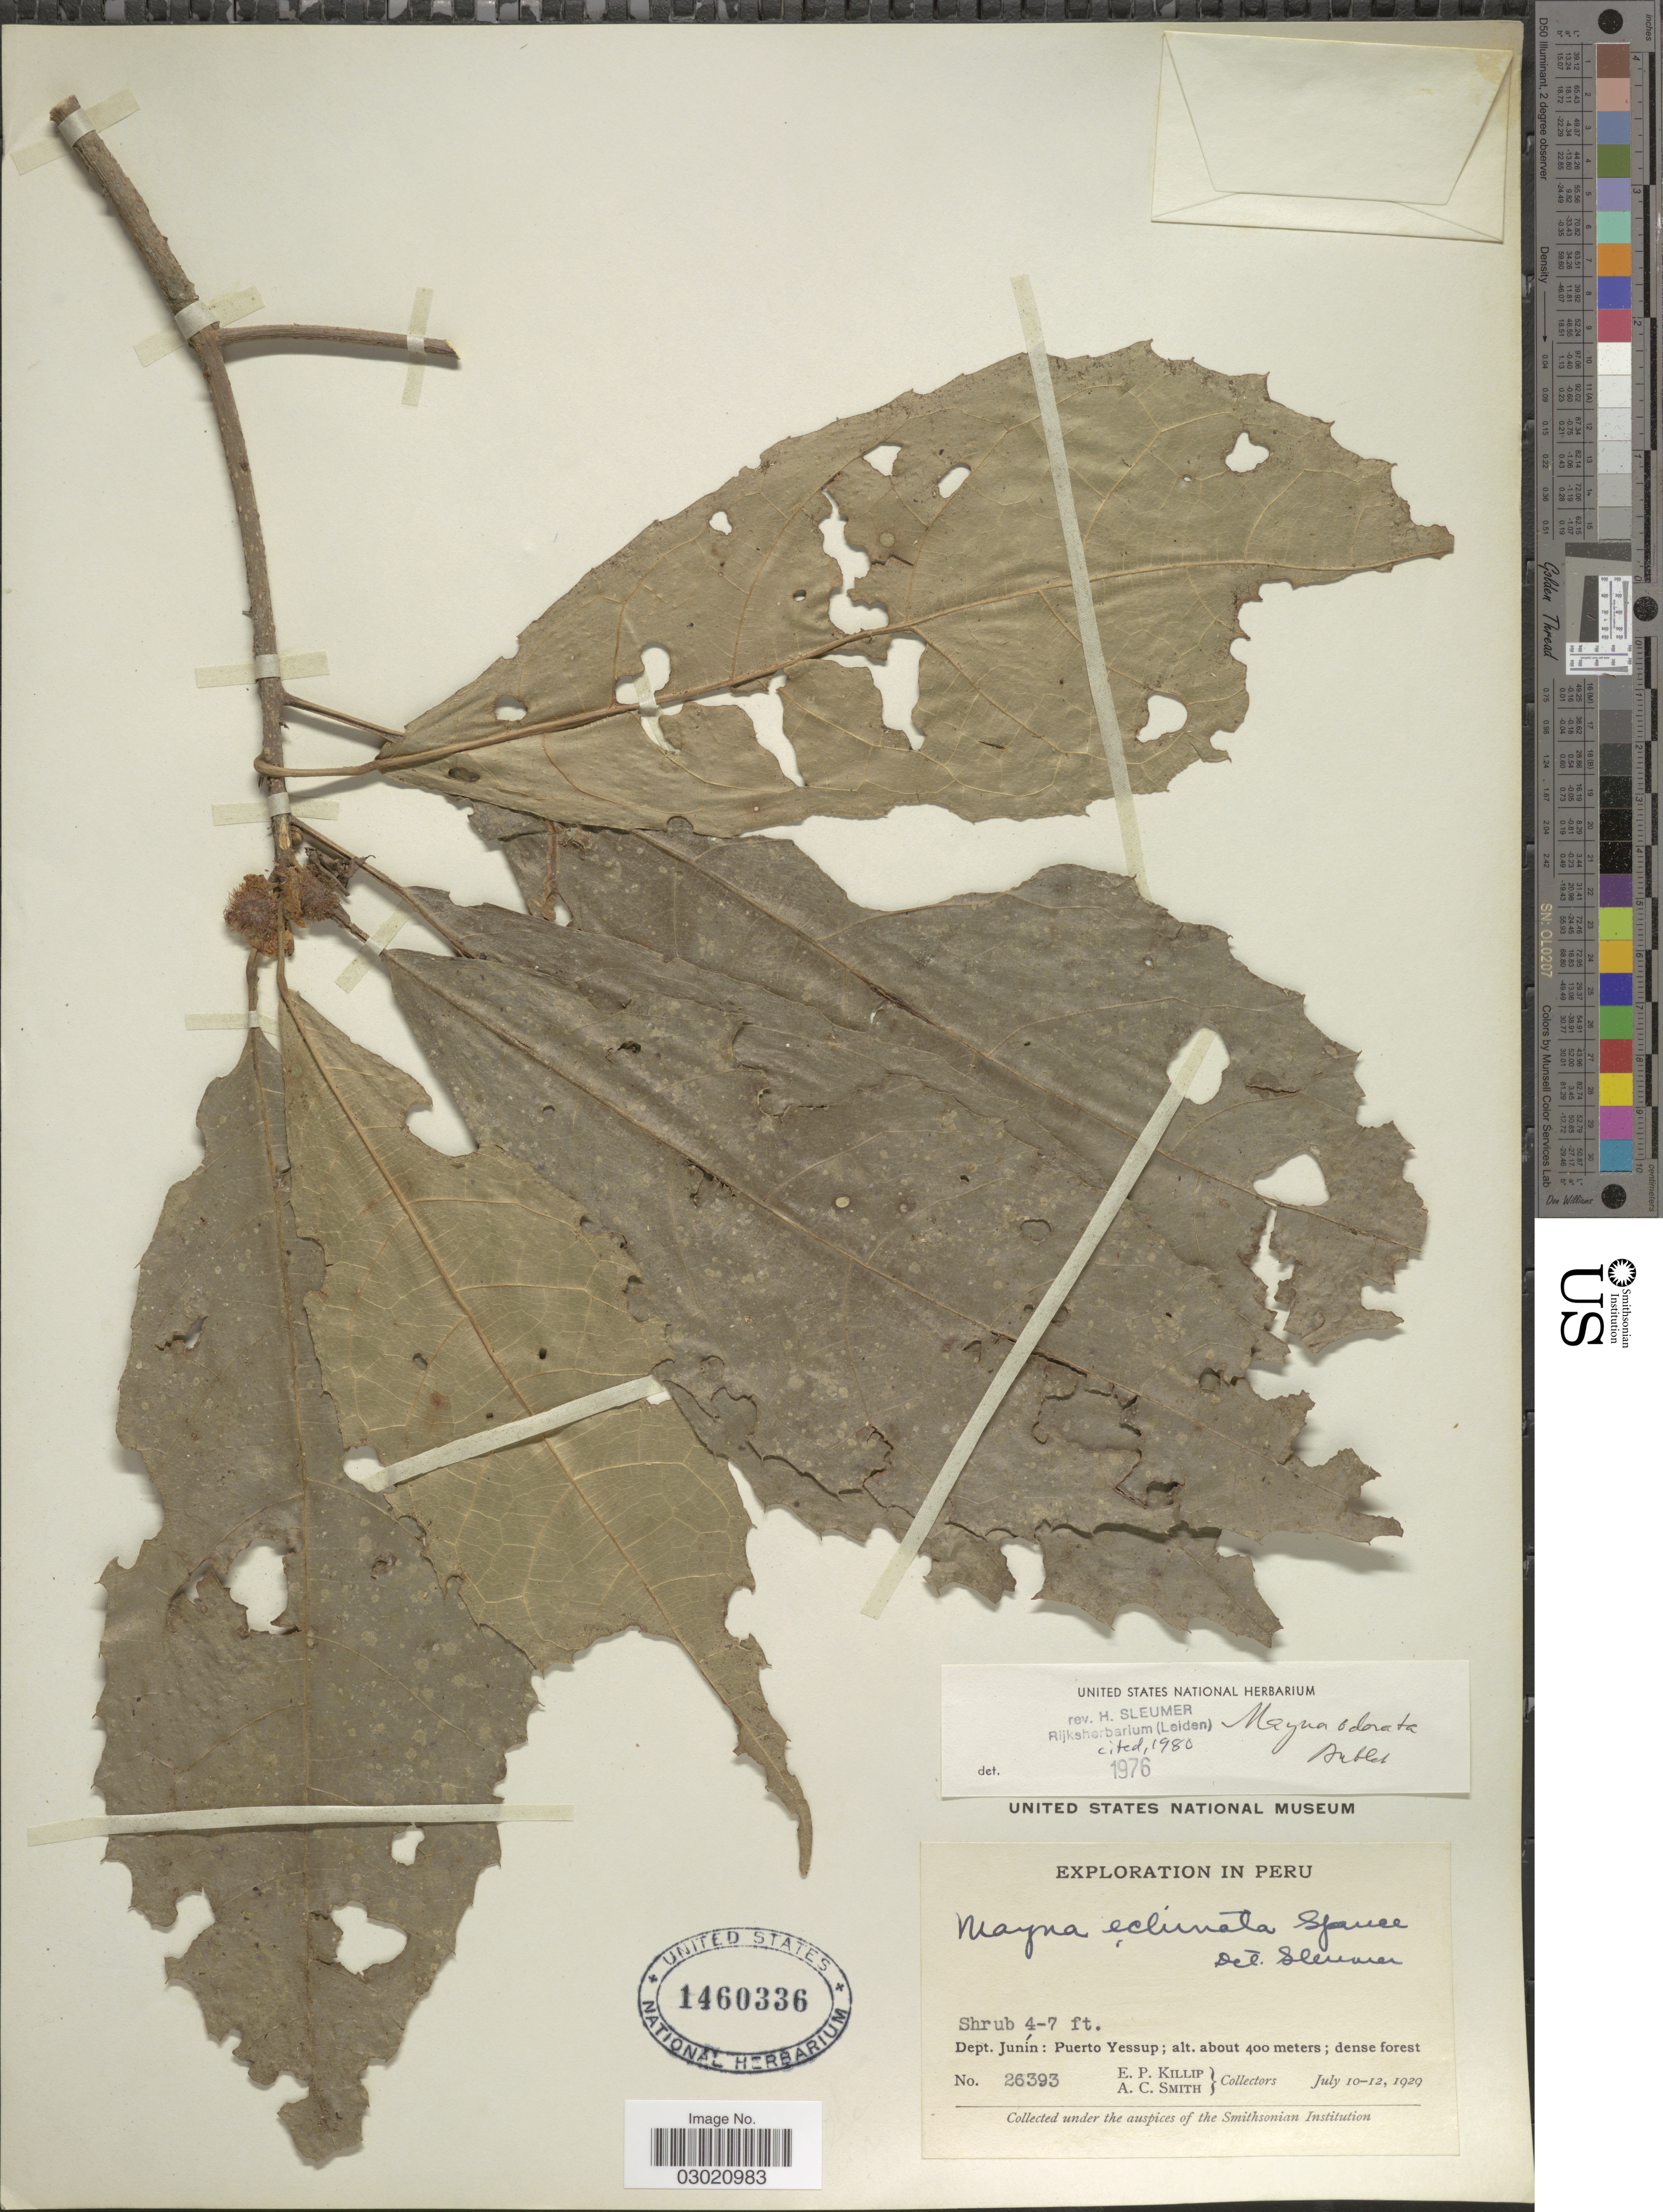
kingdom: Plantae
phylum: Tracheophyta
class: Magnoliopsida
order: Malpighiales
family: Achariaceae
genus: Mayna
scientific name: Mayna odorata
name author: Aubl.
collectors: E. P. Killip & A. C. Smith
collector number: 26393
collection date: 1929-07-10/1929-07-12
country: Peru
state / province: Junín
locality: Dept. Junín: Puerto Yessup.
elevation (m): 400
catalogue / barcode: US 1460336